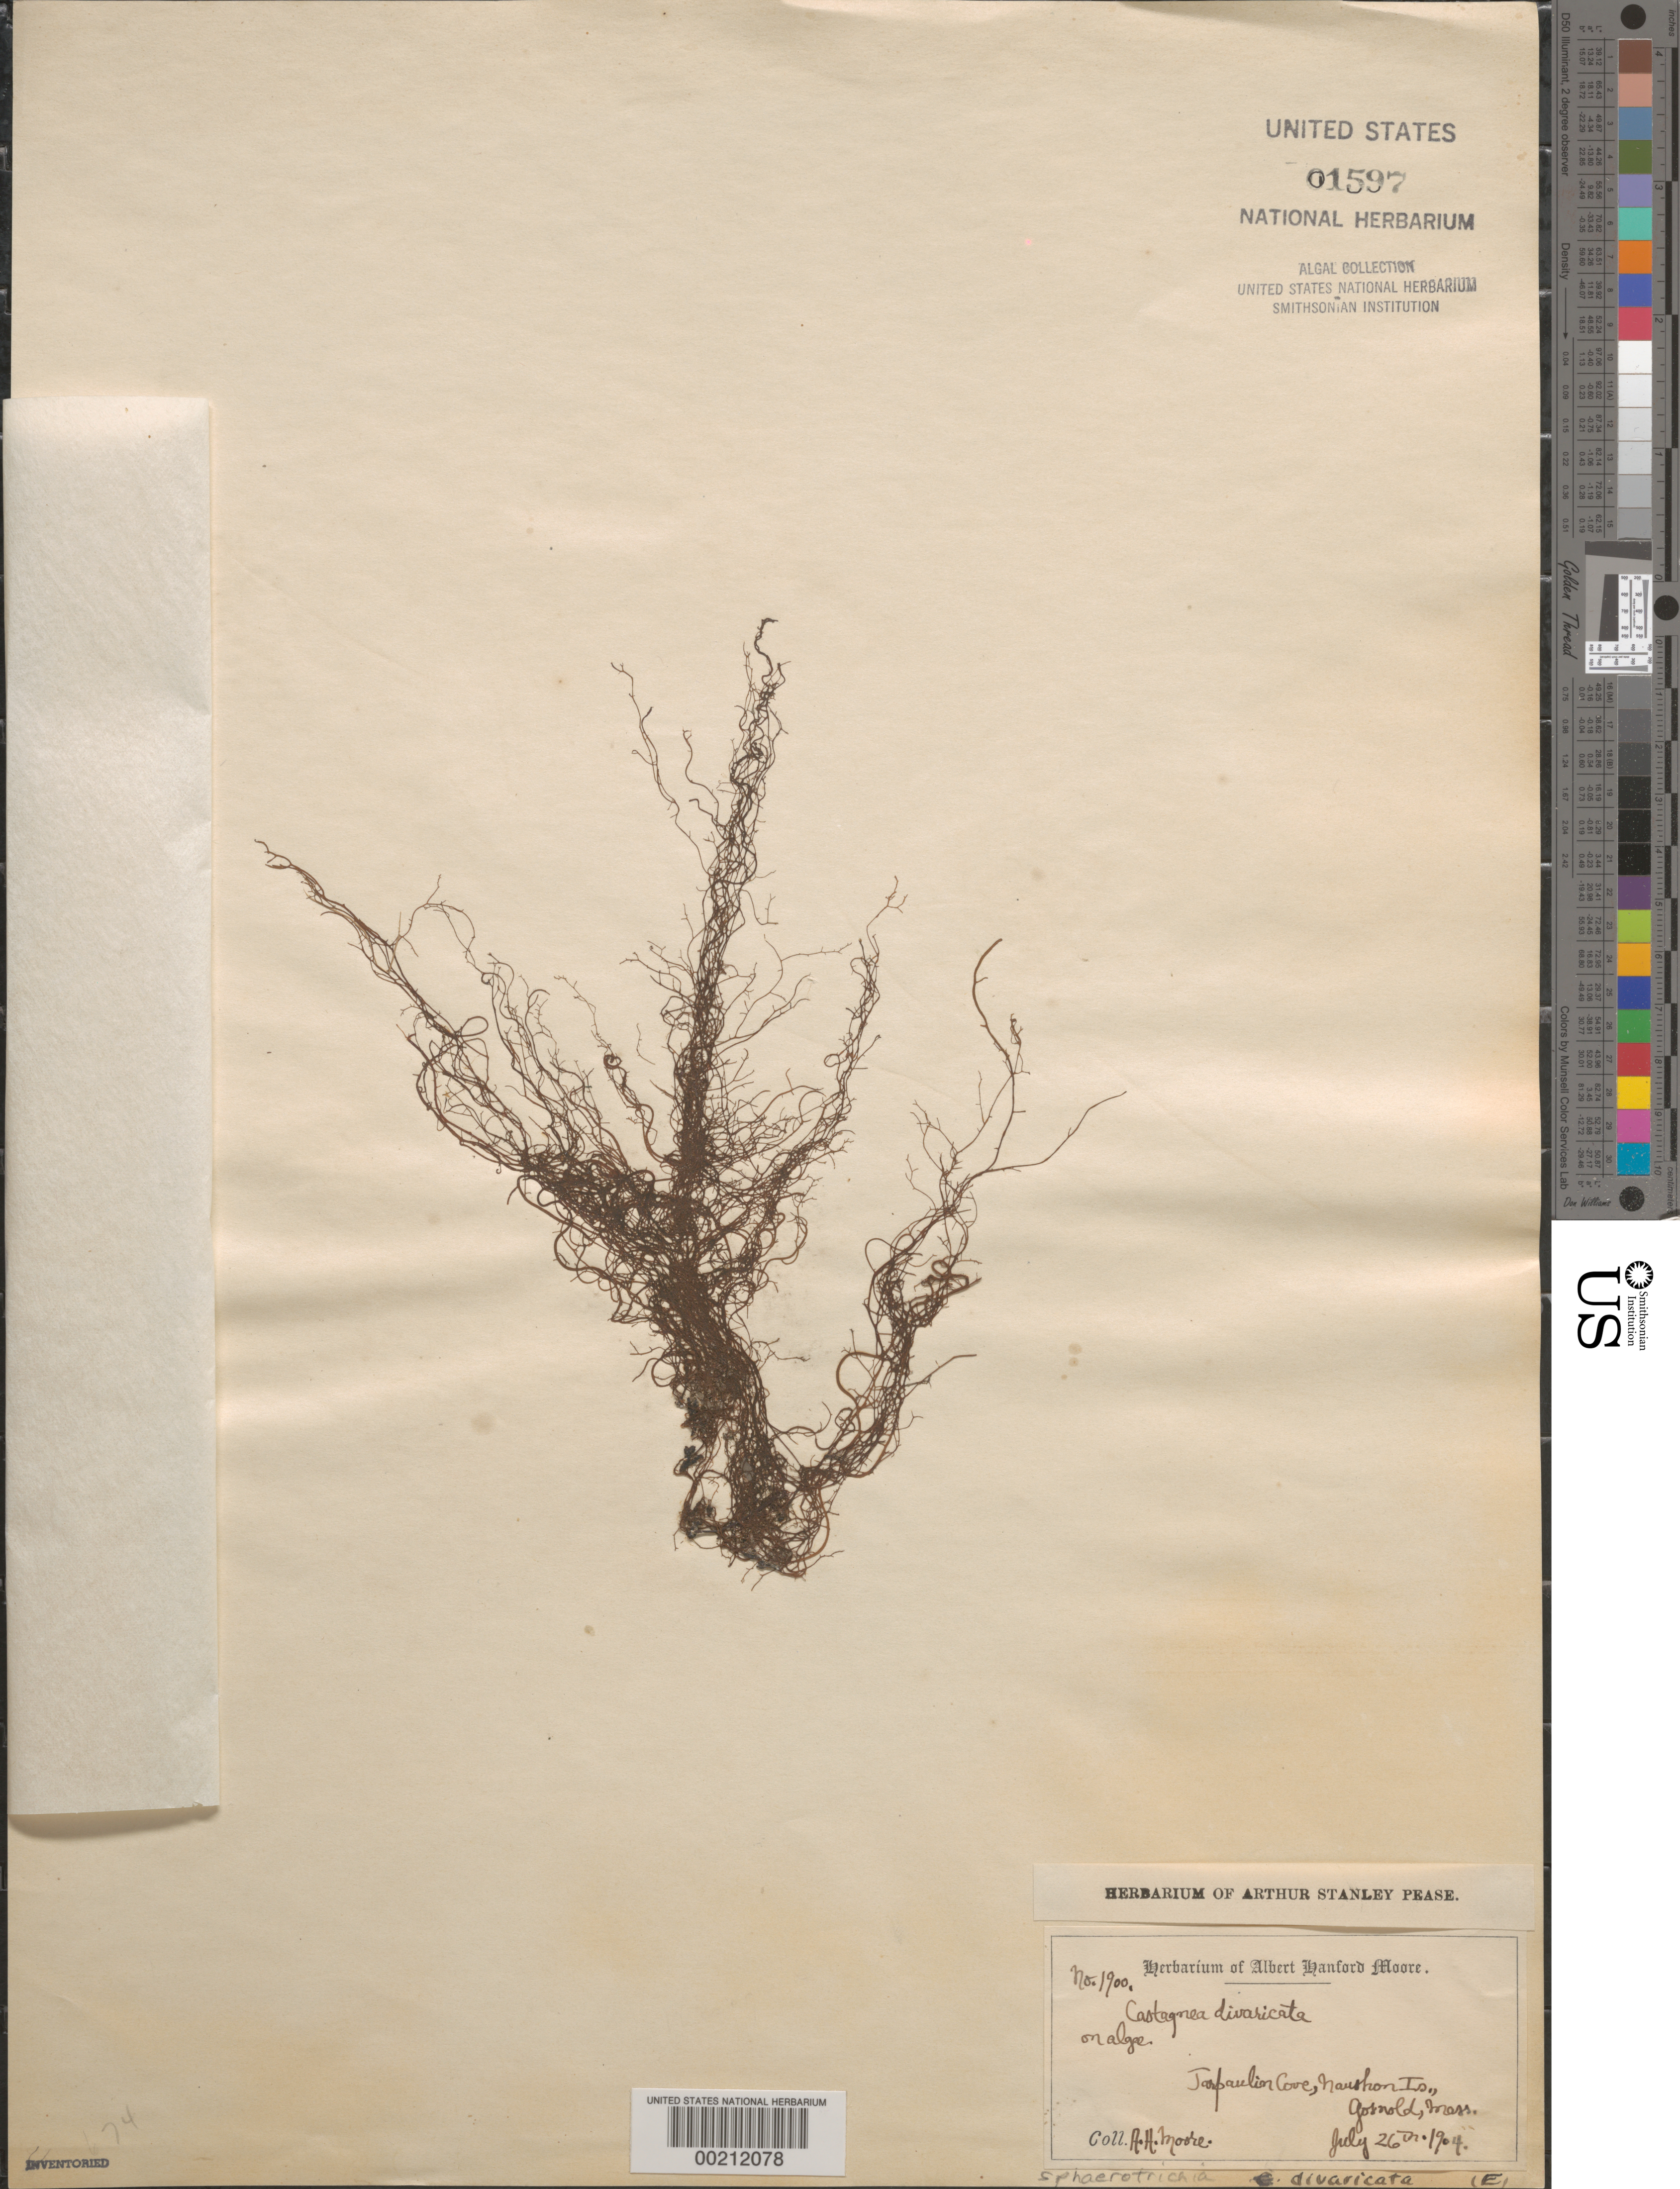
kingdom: Chromista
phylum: Ochrophyta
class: Phaeophyceae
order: Ectocarpales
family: Chordariaceae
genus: Sphaerotrichia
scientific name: Sphaerotrichia divaricata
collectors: A. H. Moore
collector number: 1900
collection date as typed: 26 Jul 1904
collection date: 1904-07-26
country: United States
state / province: Massachusetts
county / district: Dukes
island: Naushon Island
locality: Tarpaulin Cove, Gosnold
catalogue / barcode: US 1597